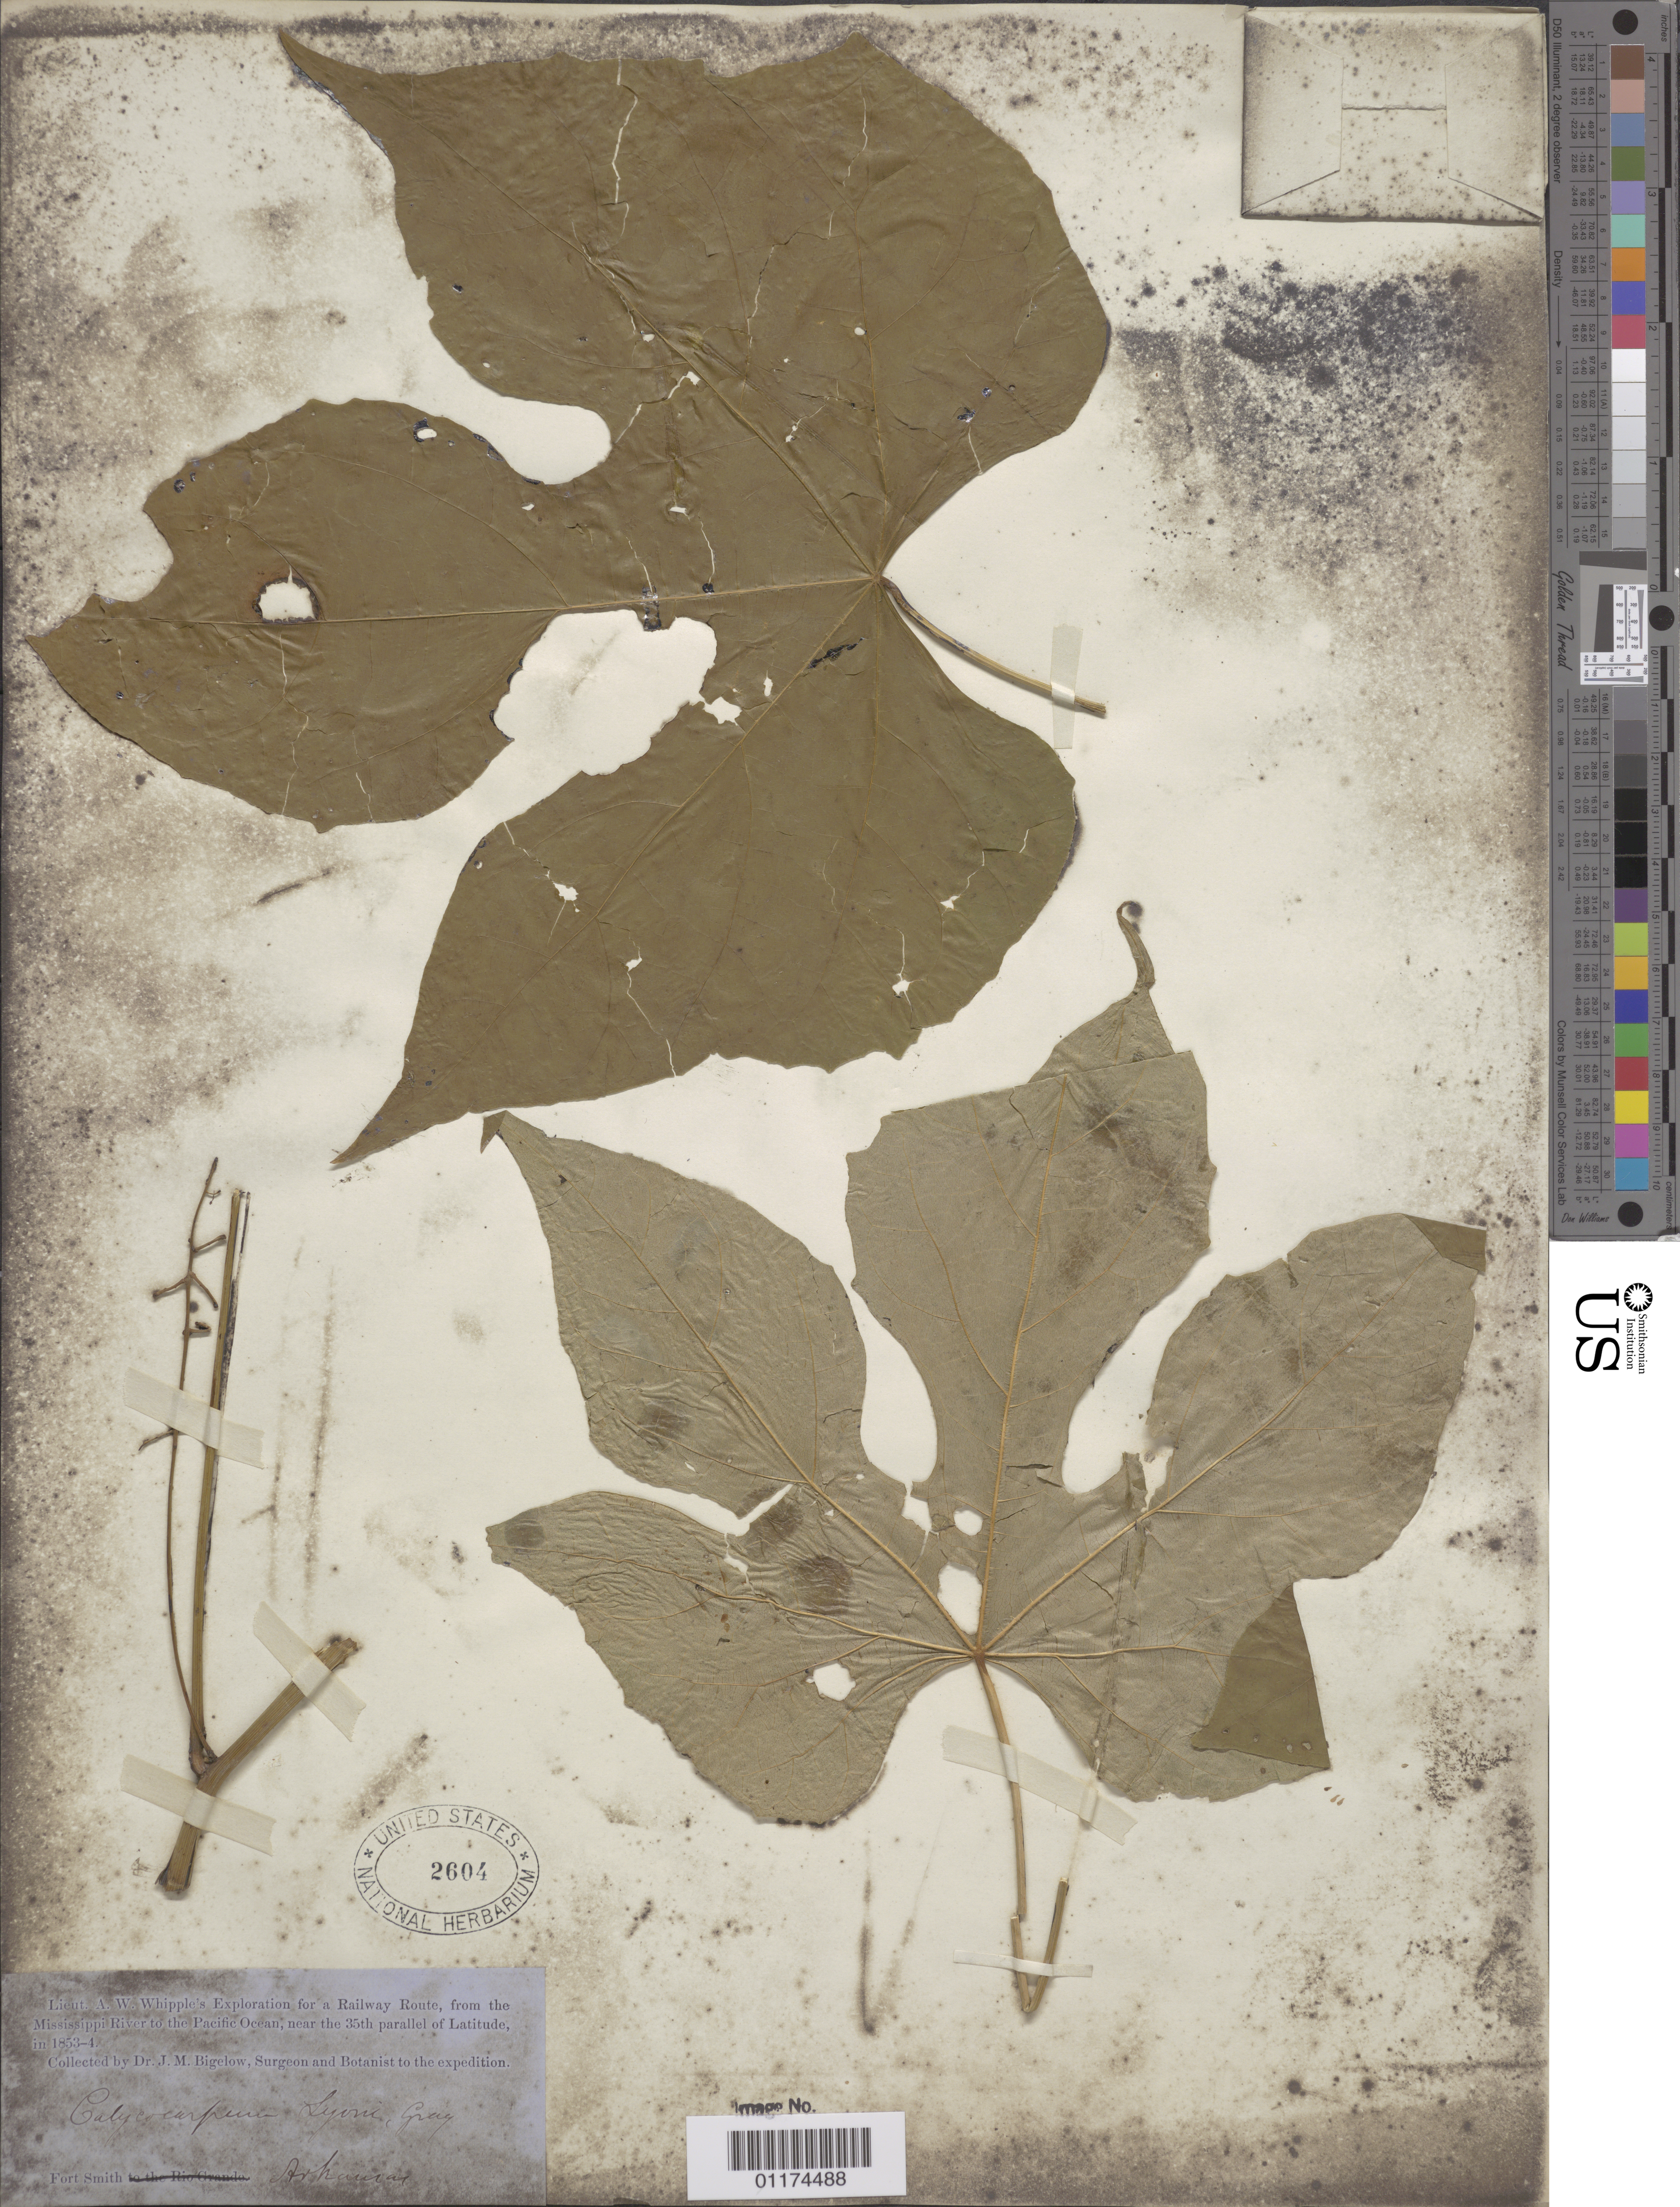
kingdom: Plantae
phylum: Tracheophyta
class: Magnoliopsida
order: Ranunculales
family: Menispermaceae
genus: Calycocarpum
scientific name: Calycocarpum lyonii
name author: (Pursh) A. Gray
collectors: J. M. Bigelow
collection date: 1853/1854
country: United States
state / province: Arkansas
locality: Fort Smith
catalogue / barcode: US 2604